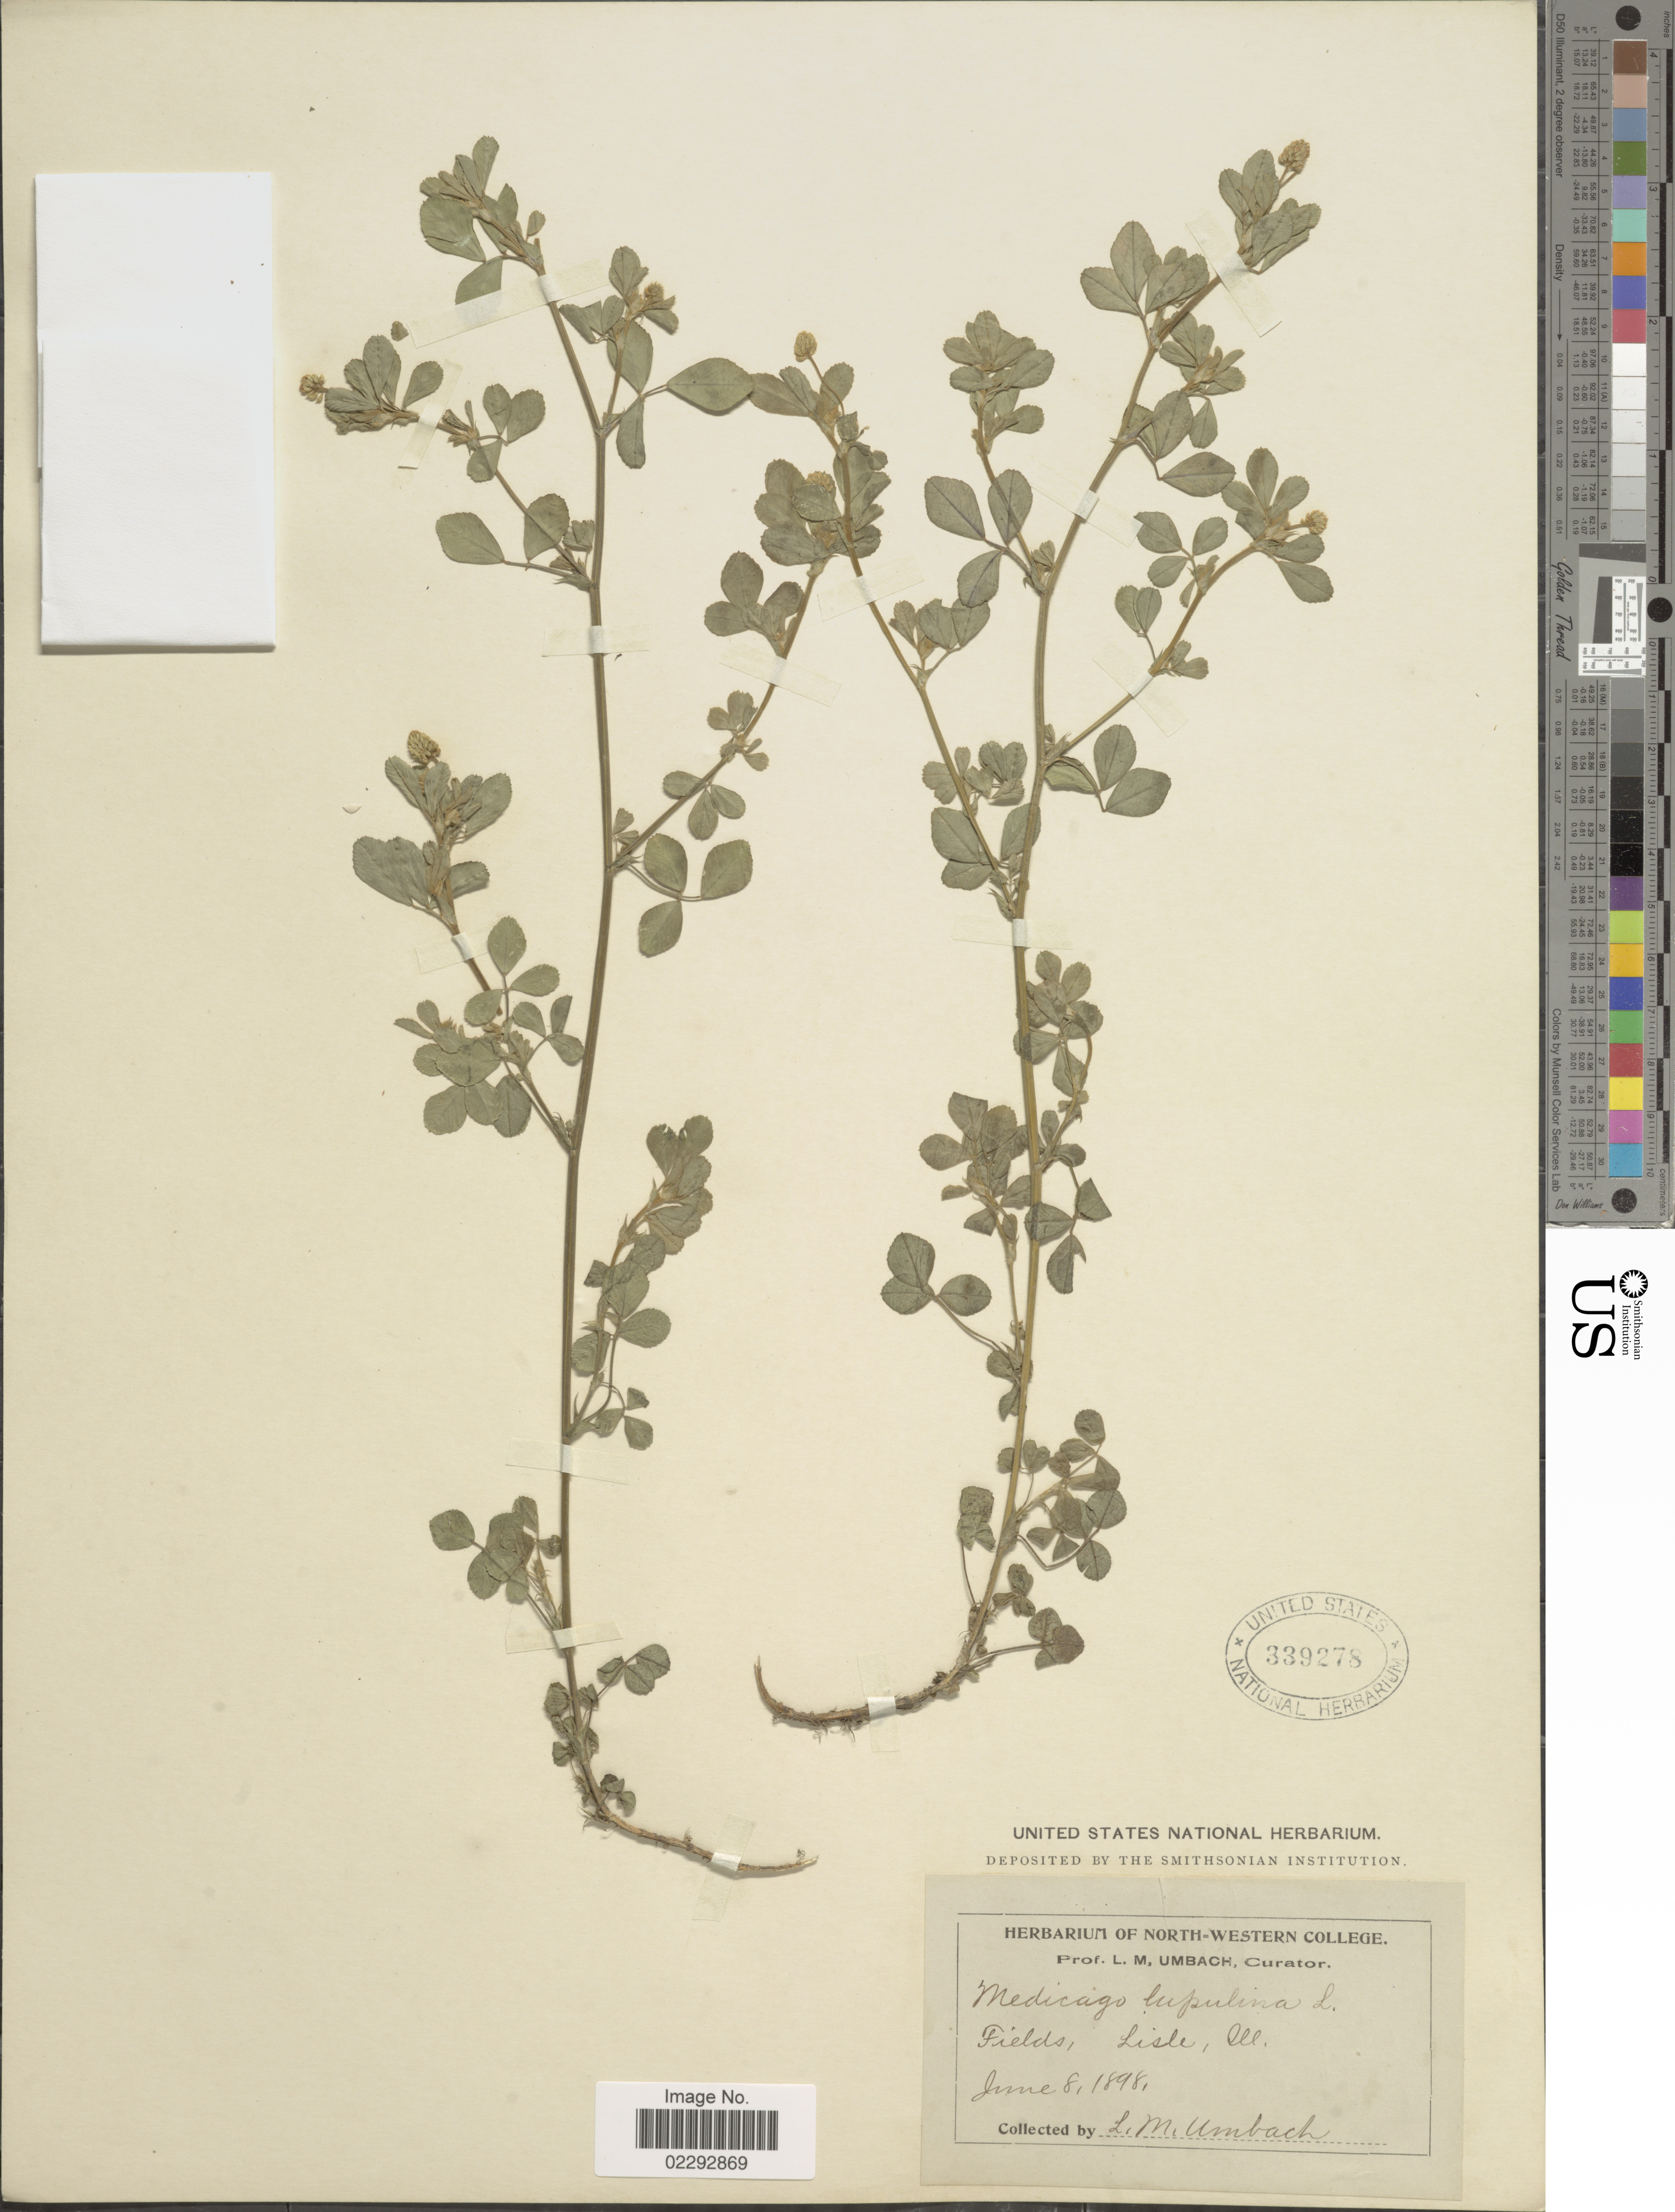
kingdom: Plantae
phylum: Tracheophyta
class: Magnoliopsida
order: Fabales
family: Fabaceae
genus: Medicago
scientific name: Medicago lupulina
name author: L.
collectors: L. M. Umbach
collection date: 1898-06-08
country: United States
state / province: Illinois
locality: Fields, Lisle.Ill.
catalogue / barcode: US 339278